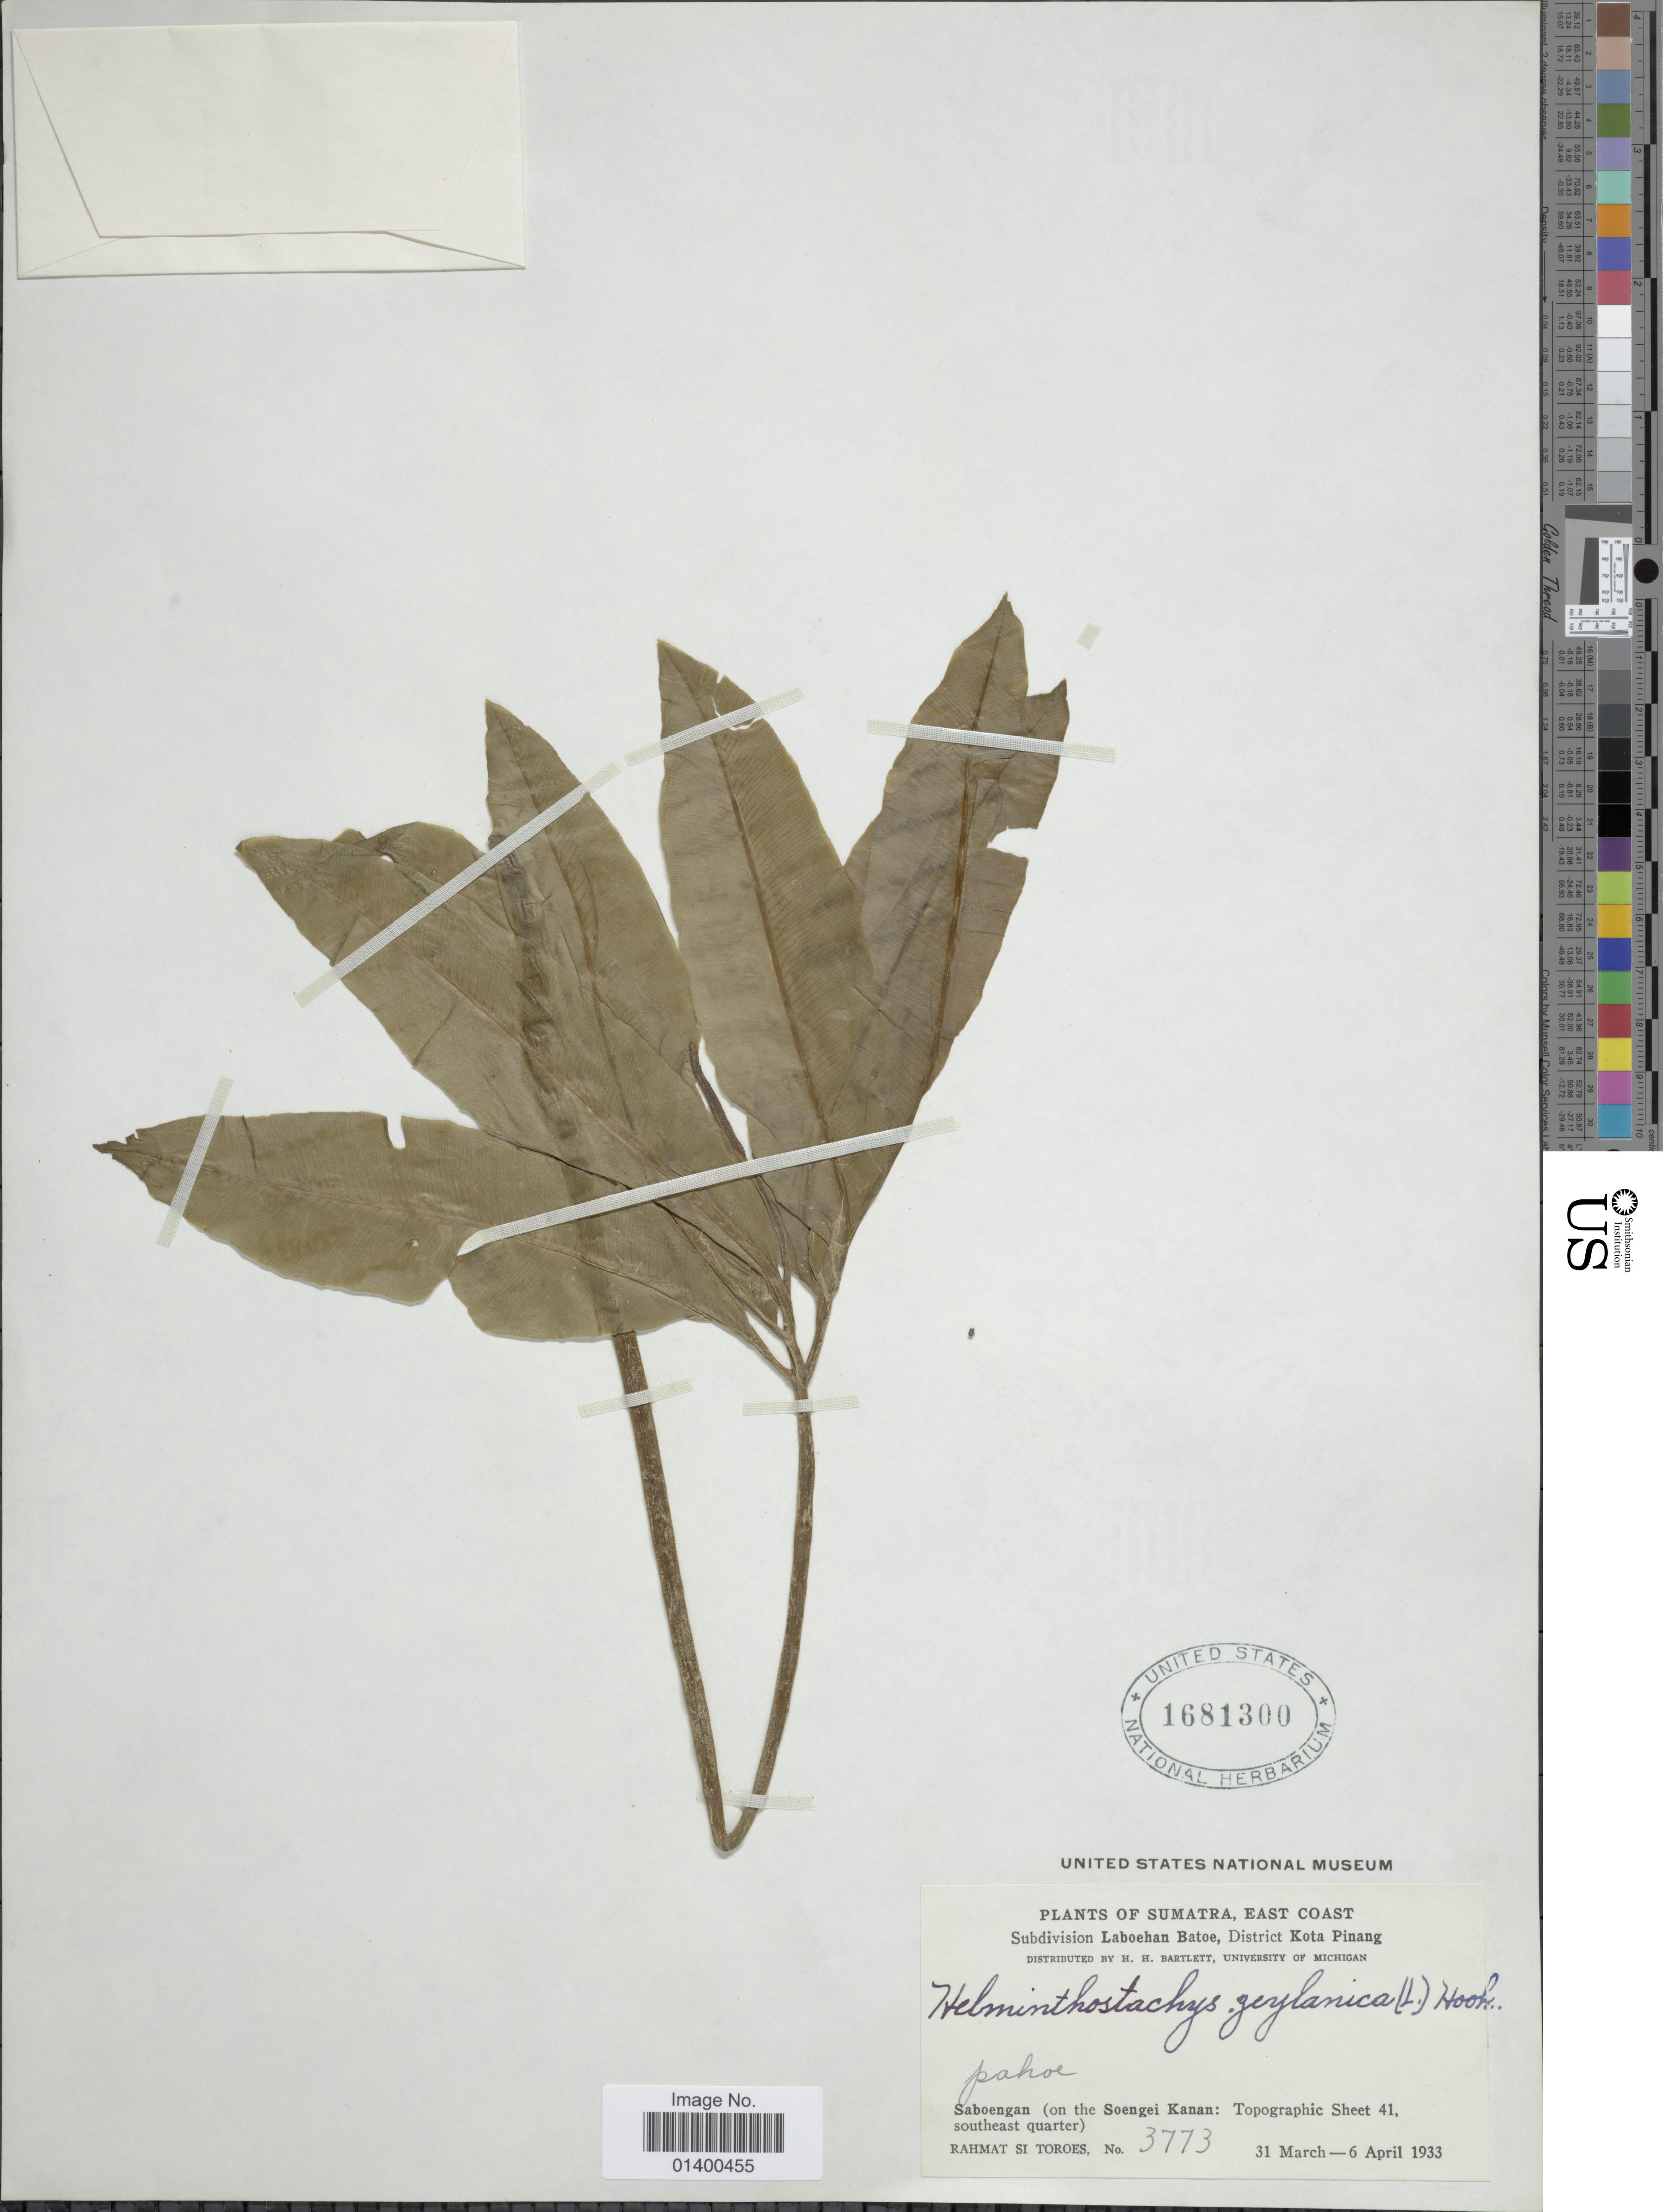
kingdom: Plantae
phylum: Tracheophyta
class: Polypodiopsida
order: Ophioglossales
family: Ophioglossaceae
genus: Helminthostachys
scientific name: Helminthostachys zeylanica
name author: (L.) Hook.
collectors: Rahmat Si Boeea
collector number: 3773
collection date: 1933-03-31/1933-04-06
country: Indonesia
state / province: Sumatra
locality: East Coast, Subdivision Laboehan Batoe, District Kota Pinang, Saboengan (on the Soengei Kanan: Topographic sheet 41, southeast quarter)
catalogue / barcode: US 1681300